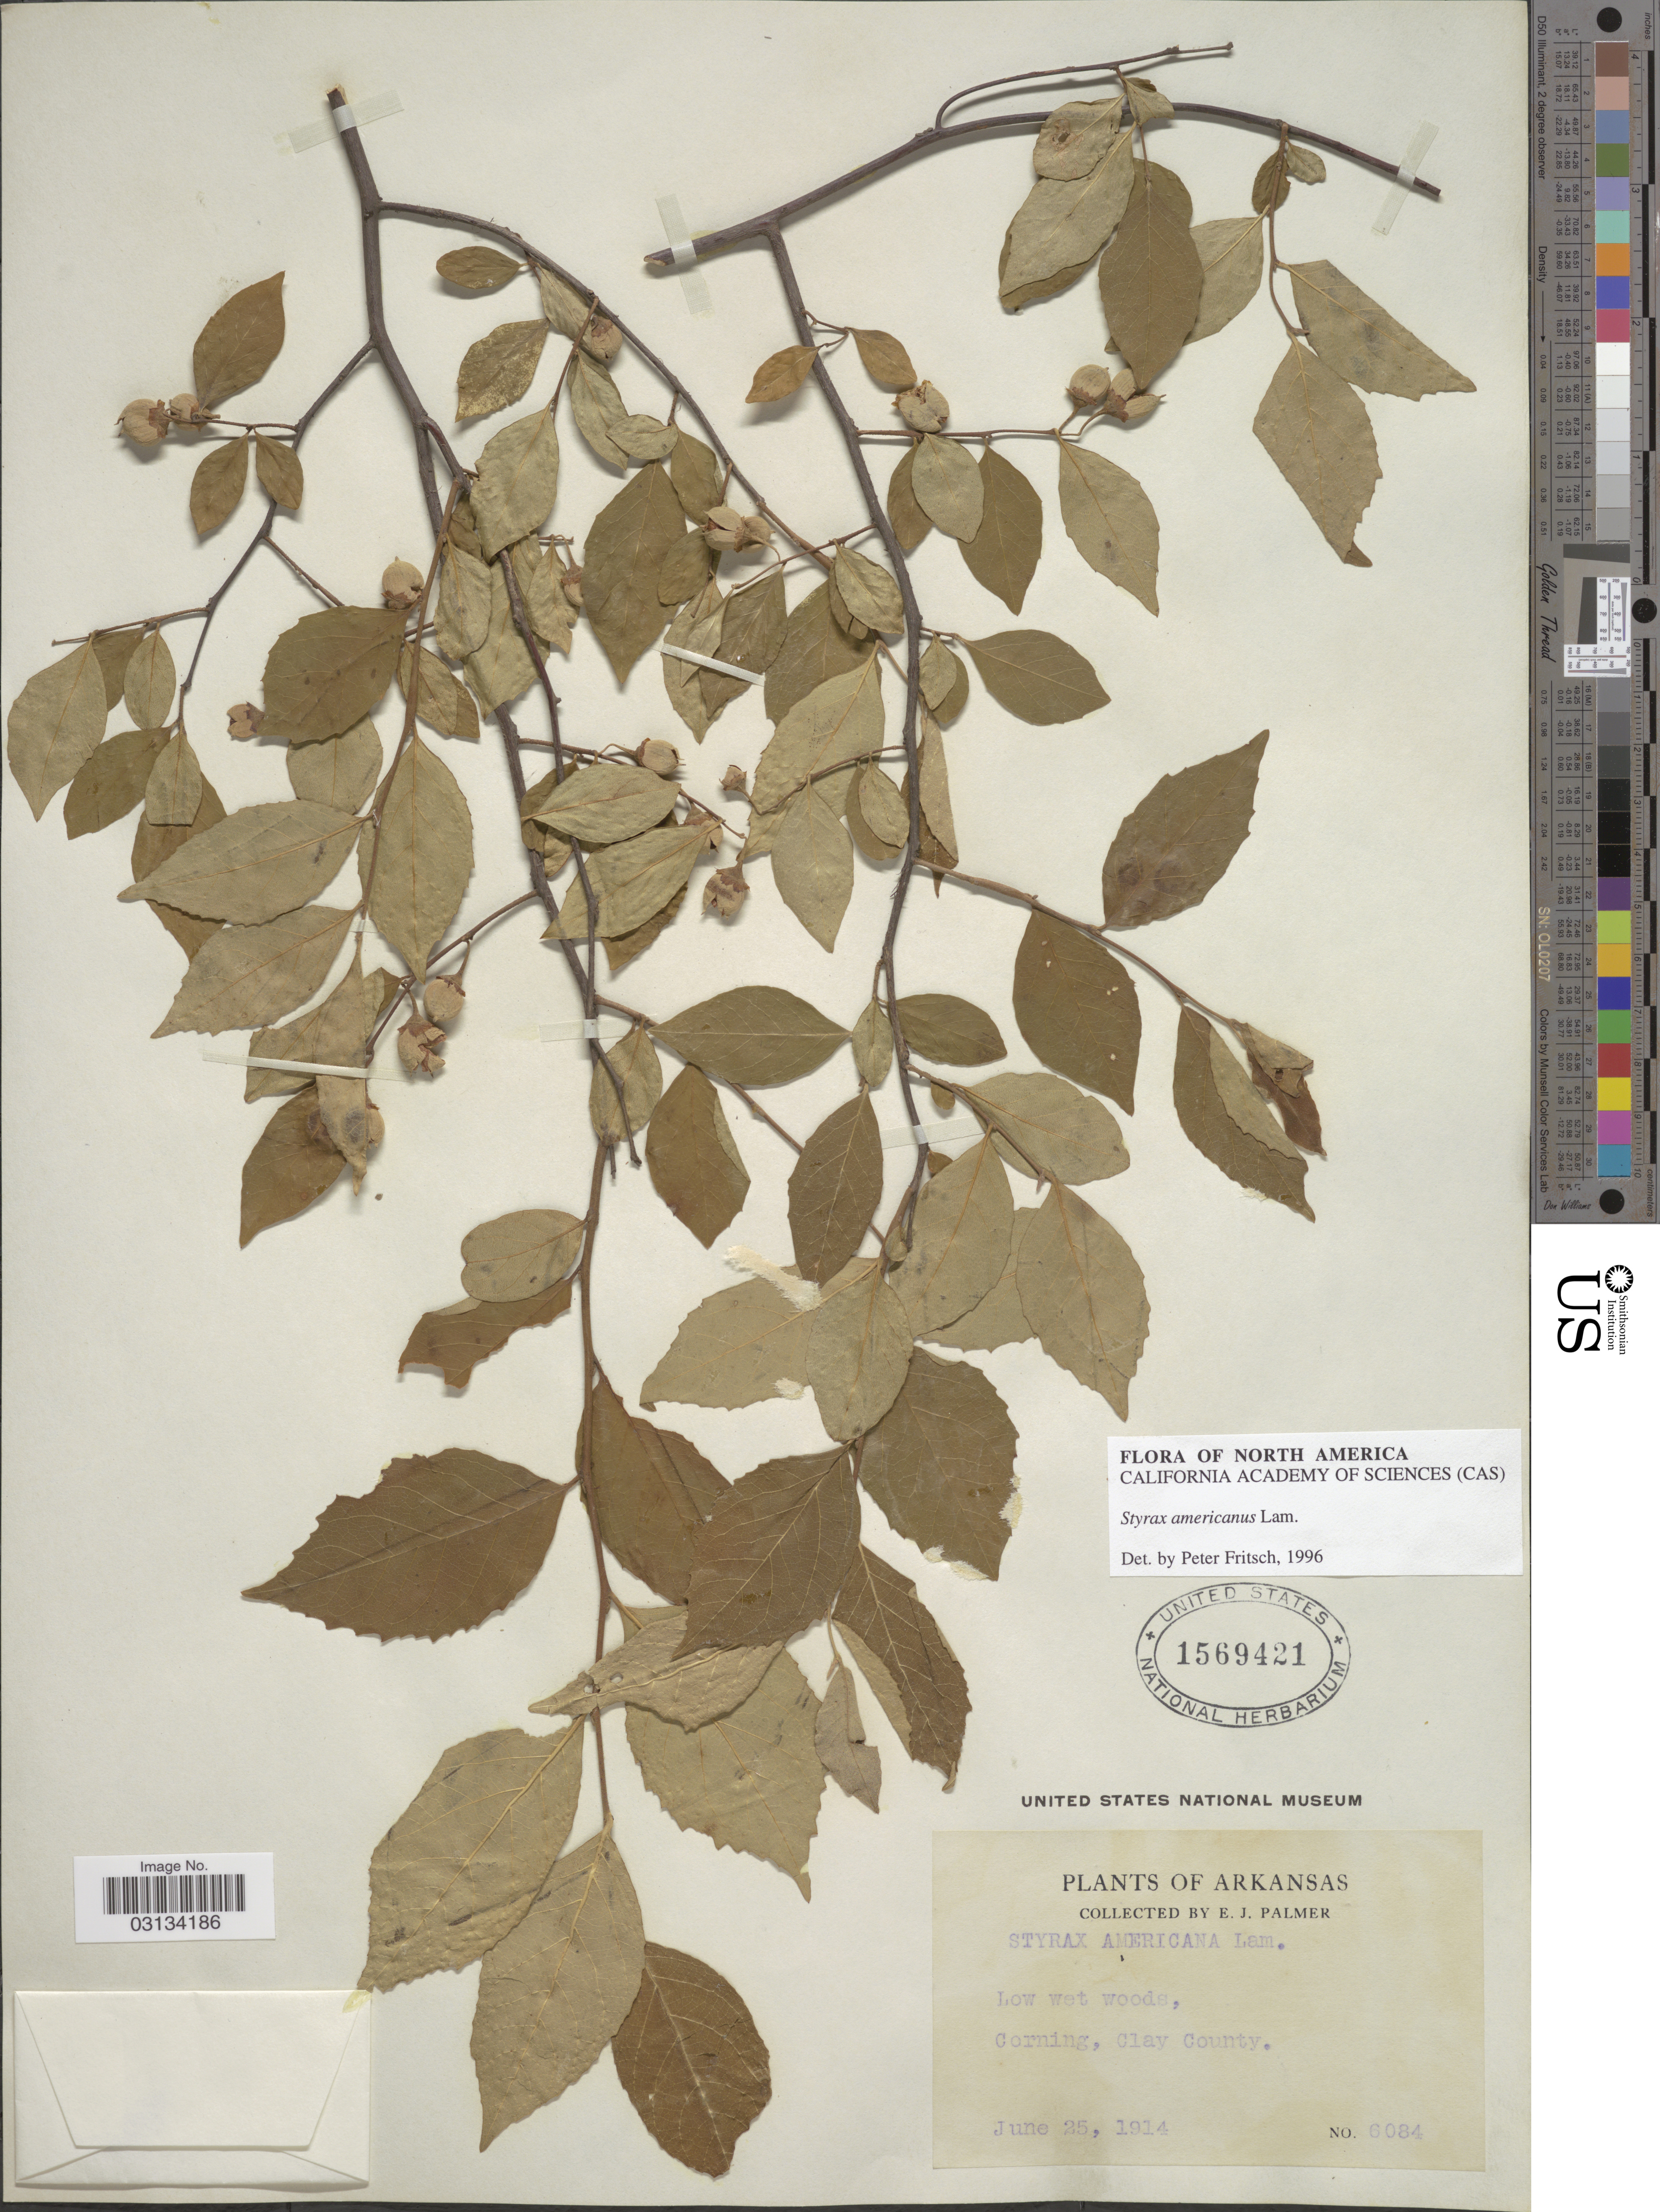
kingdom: Plantae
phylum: Tracheophyta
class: Magnoliopsida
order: Ericales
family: Styracaceae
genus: Styrax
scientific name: Styrax americanus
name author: Lam.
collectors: E. J. Palmer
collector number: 6084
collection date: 1914-06-25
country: United States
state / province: Arkansas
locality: Corning, Clay County.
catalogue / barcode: US 1569421